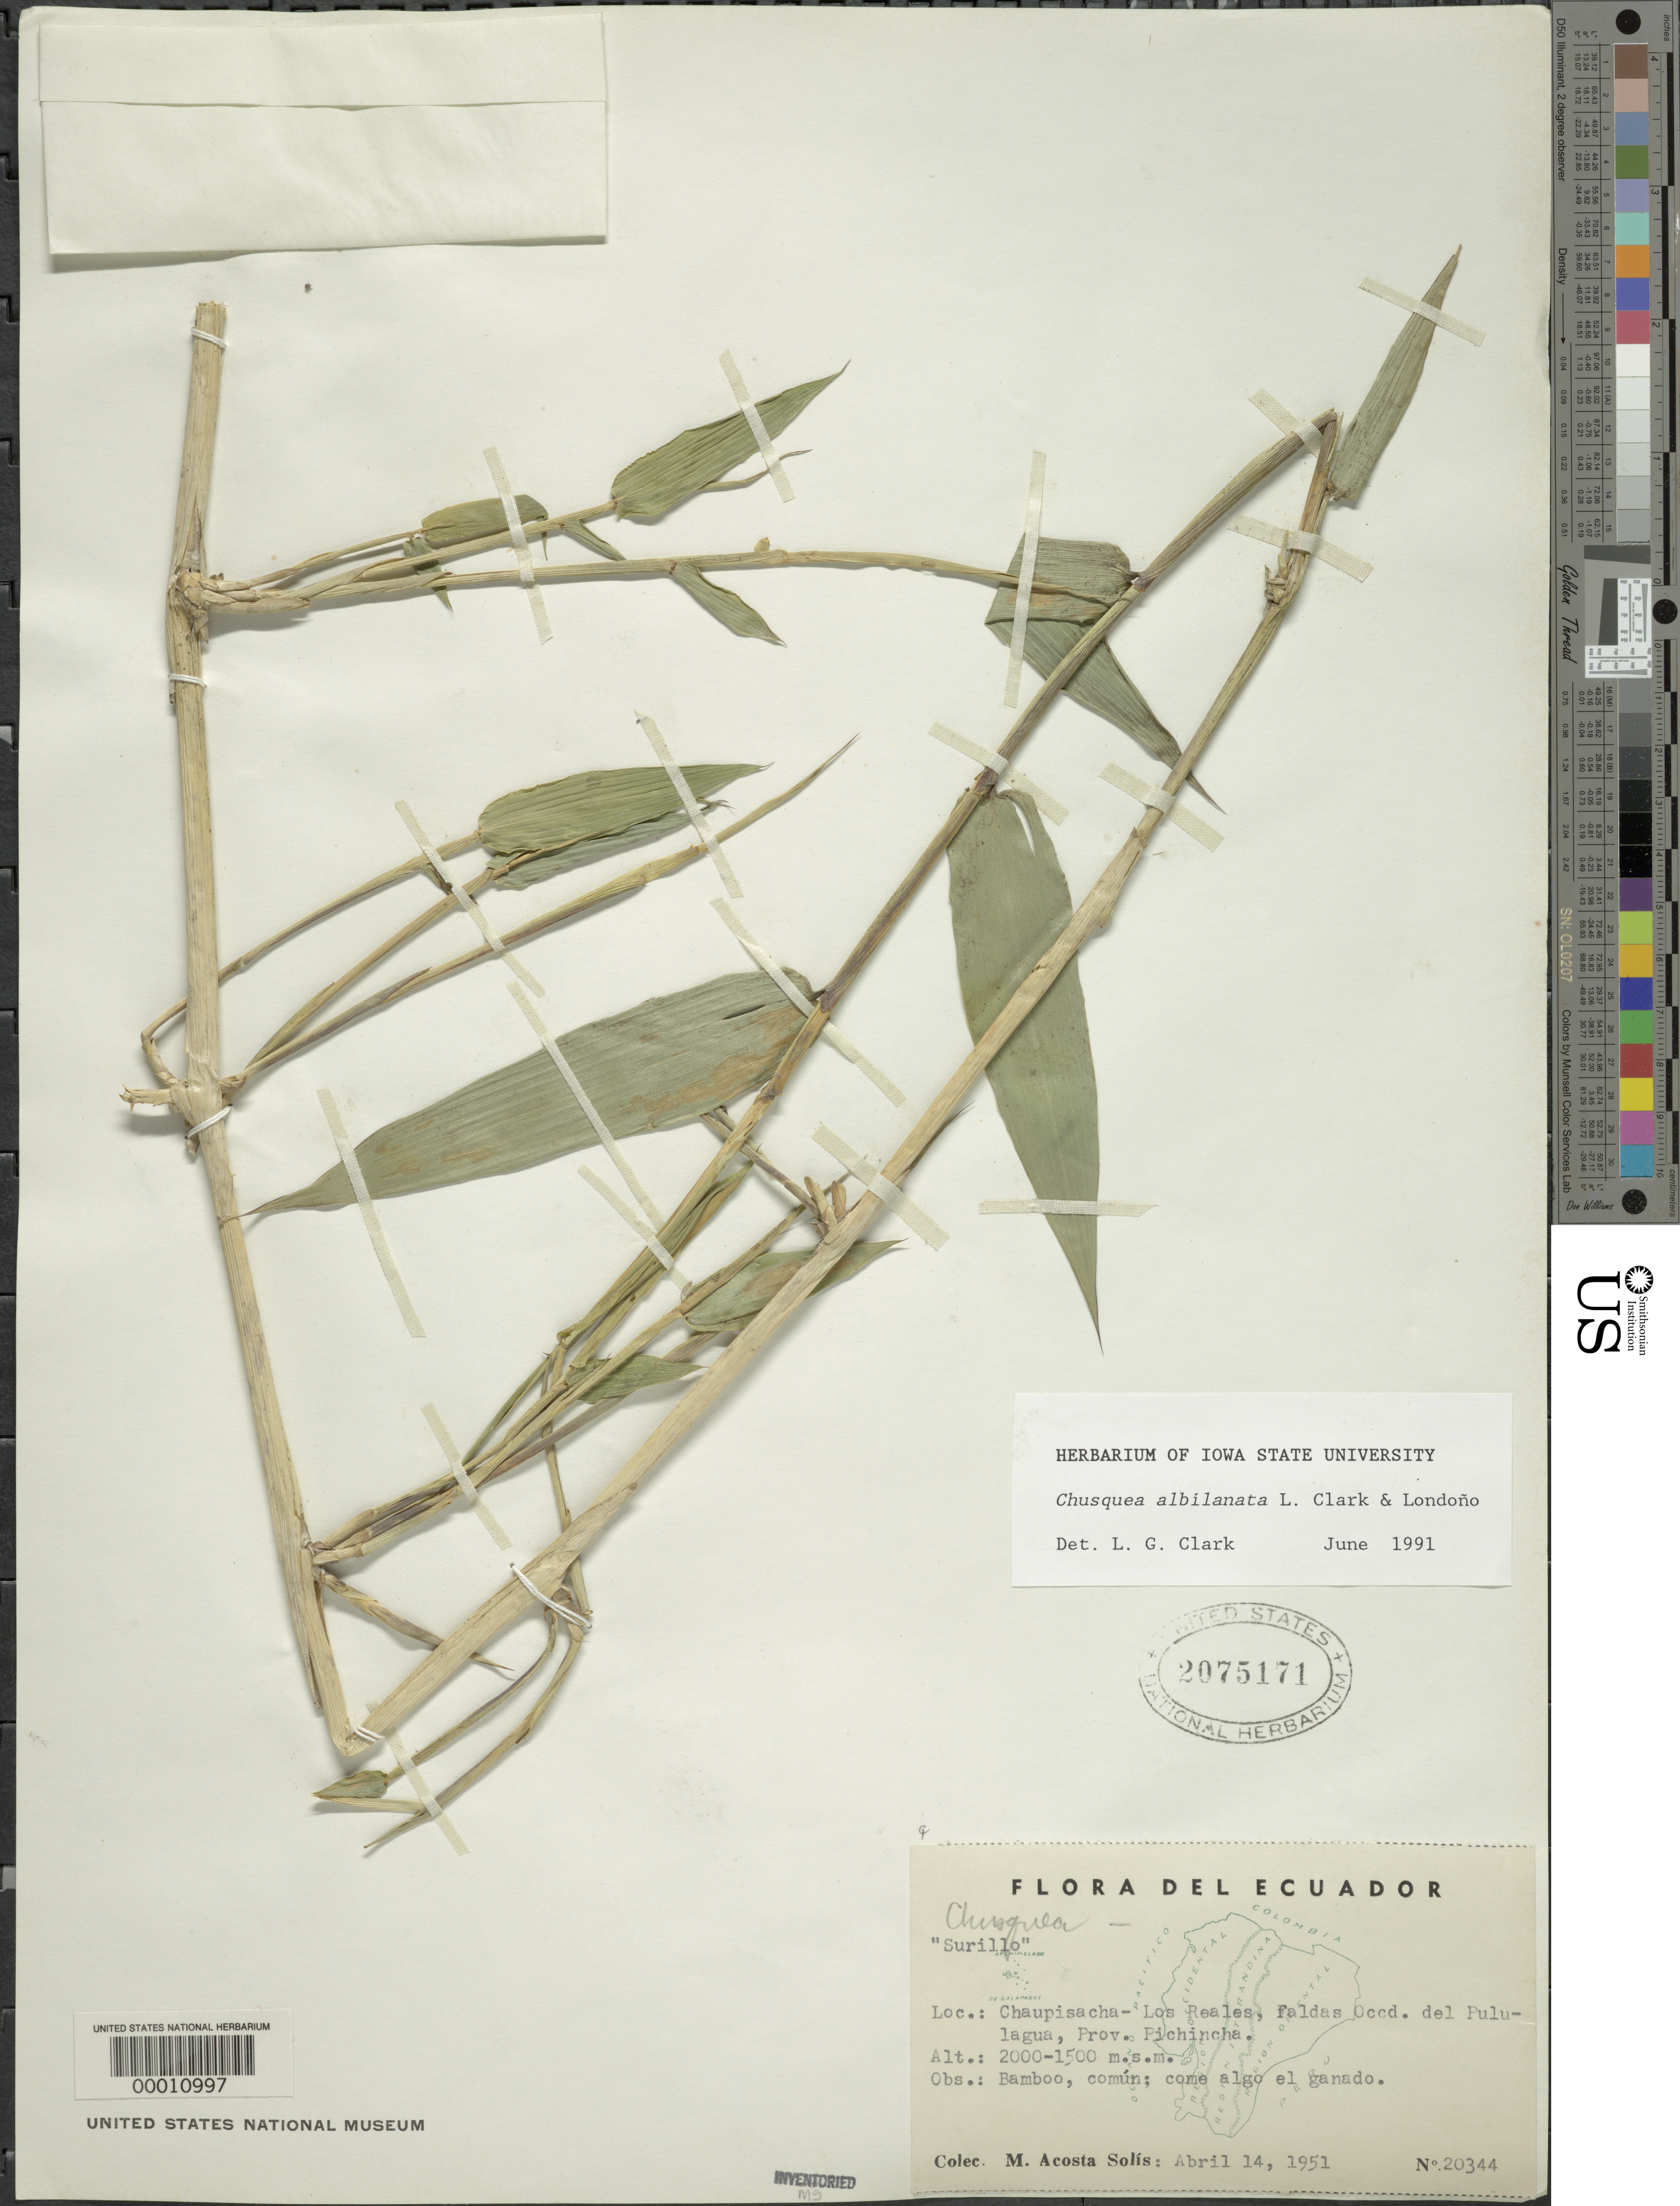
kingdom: Plantae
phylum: Tracheophyta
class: Liliopsida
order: Poales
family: Poaceae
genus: Chusquea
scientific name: Chusquea albilanata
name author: L.G. Clark & Londoño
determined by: Clark, Lynn G., (ISC), Iowa State University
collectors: M. Acosta Solis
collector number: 20344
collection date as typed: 14 Apr 1951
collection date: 1951-04-14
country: Ecuador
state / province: Pichincha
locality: Chaupisacha, los reales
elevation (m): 1500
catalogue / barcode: US 2075171